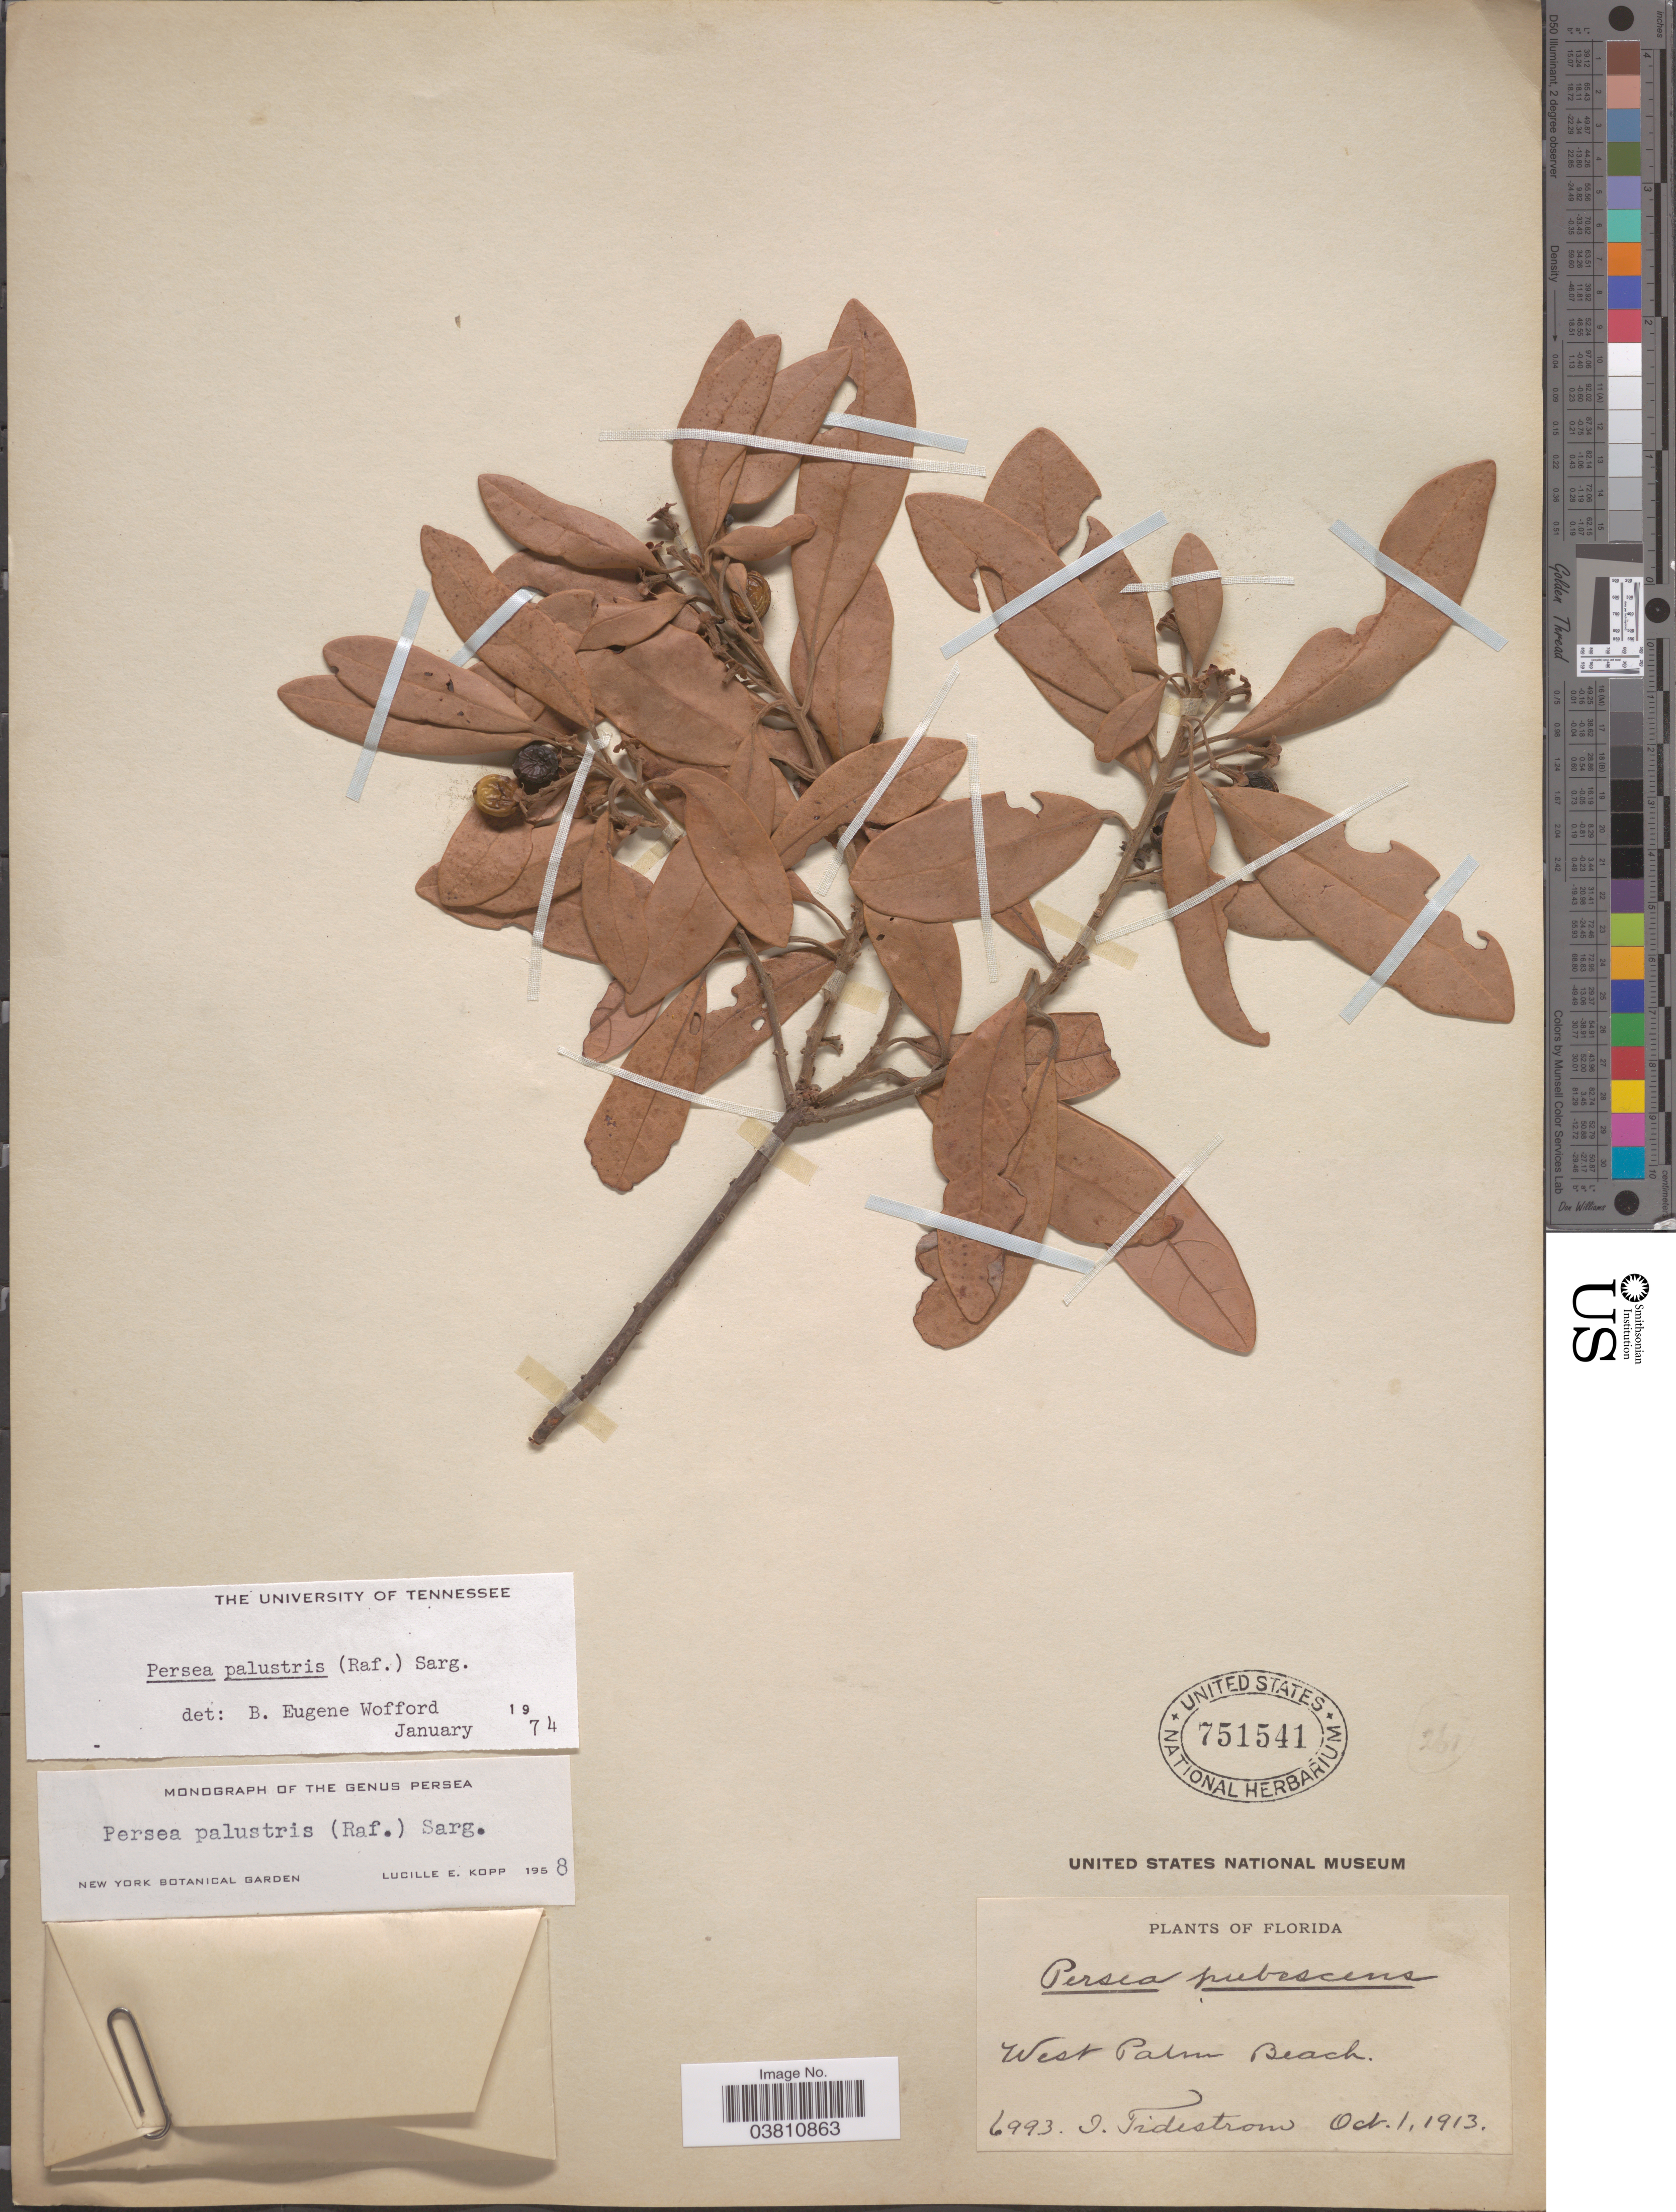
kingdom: Plantae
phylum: Tracheophyta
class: Magnoliopsida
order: Laurales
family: Lauraceae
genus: Persea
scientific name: Persea palustris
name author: (Raf.) Sarg.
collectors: I. F. Tidestrom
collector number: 6993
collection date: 1913-10-01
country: United States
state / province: Florida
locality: West Palm Beach.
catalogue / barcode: US 751541